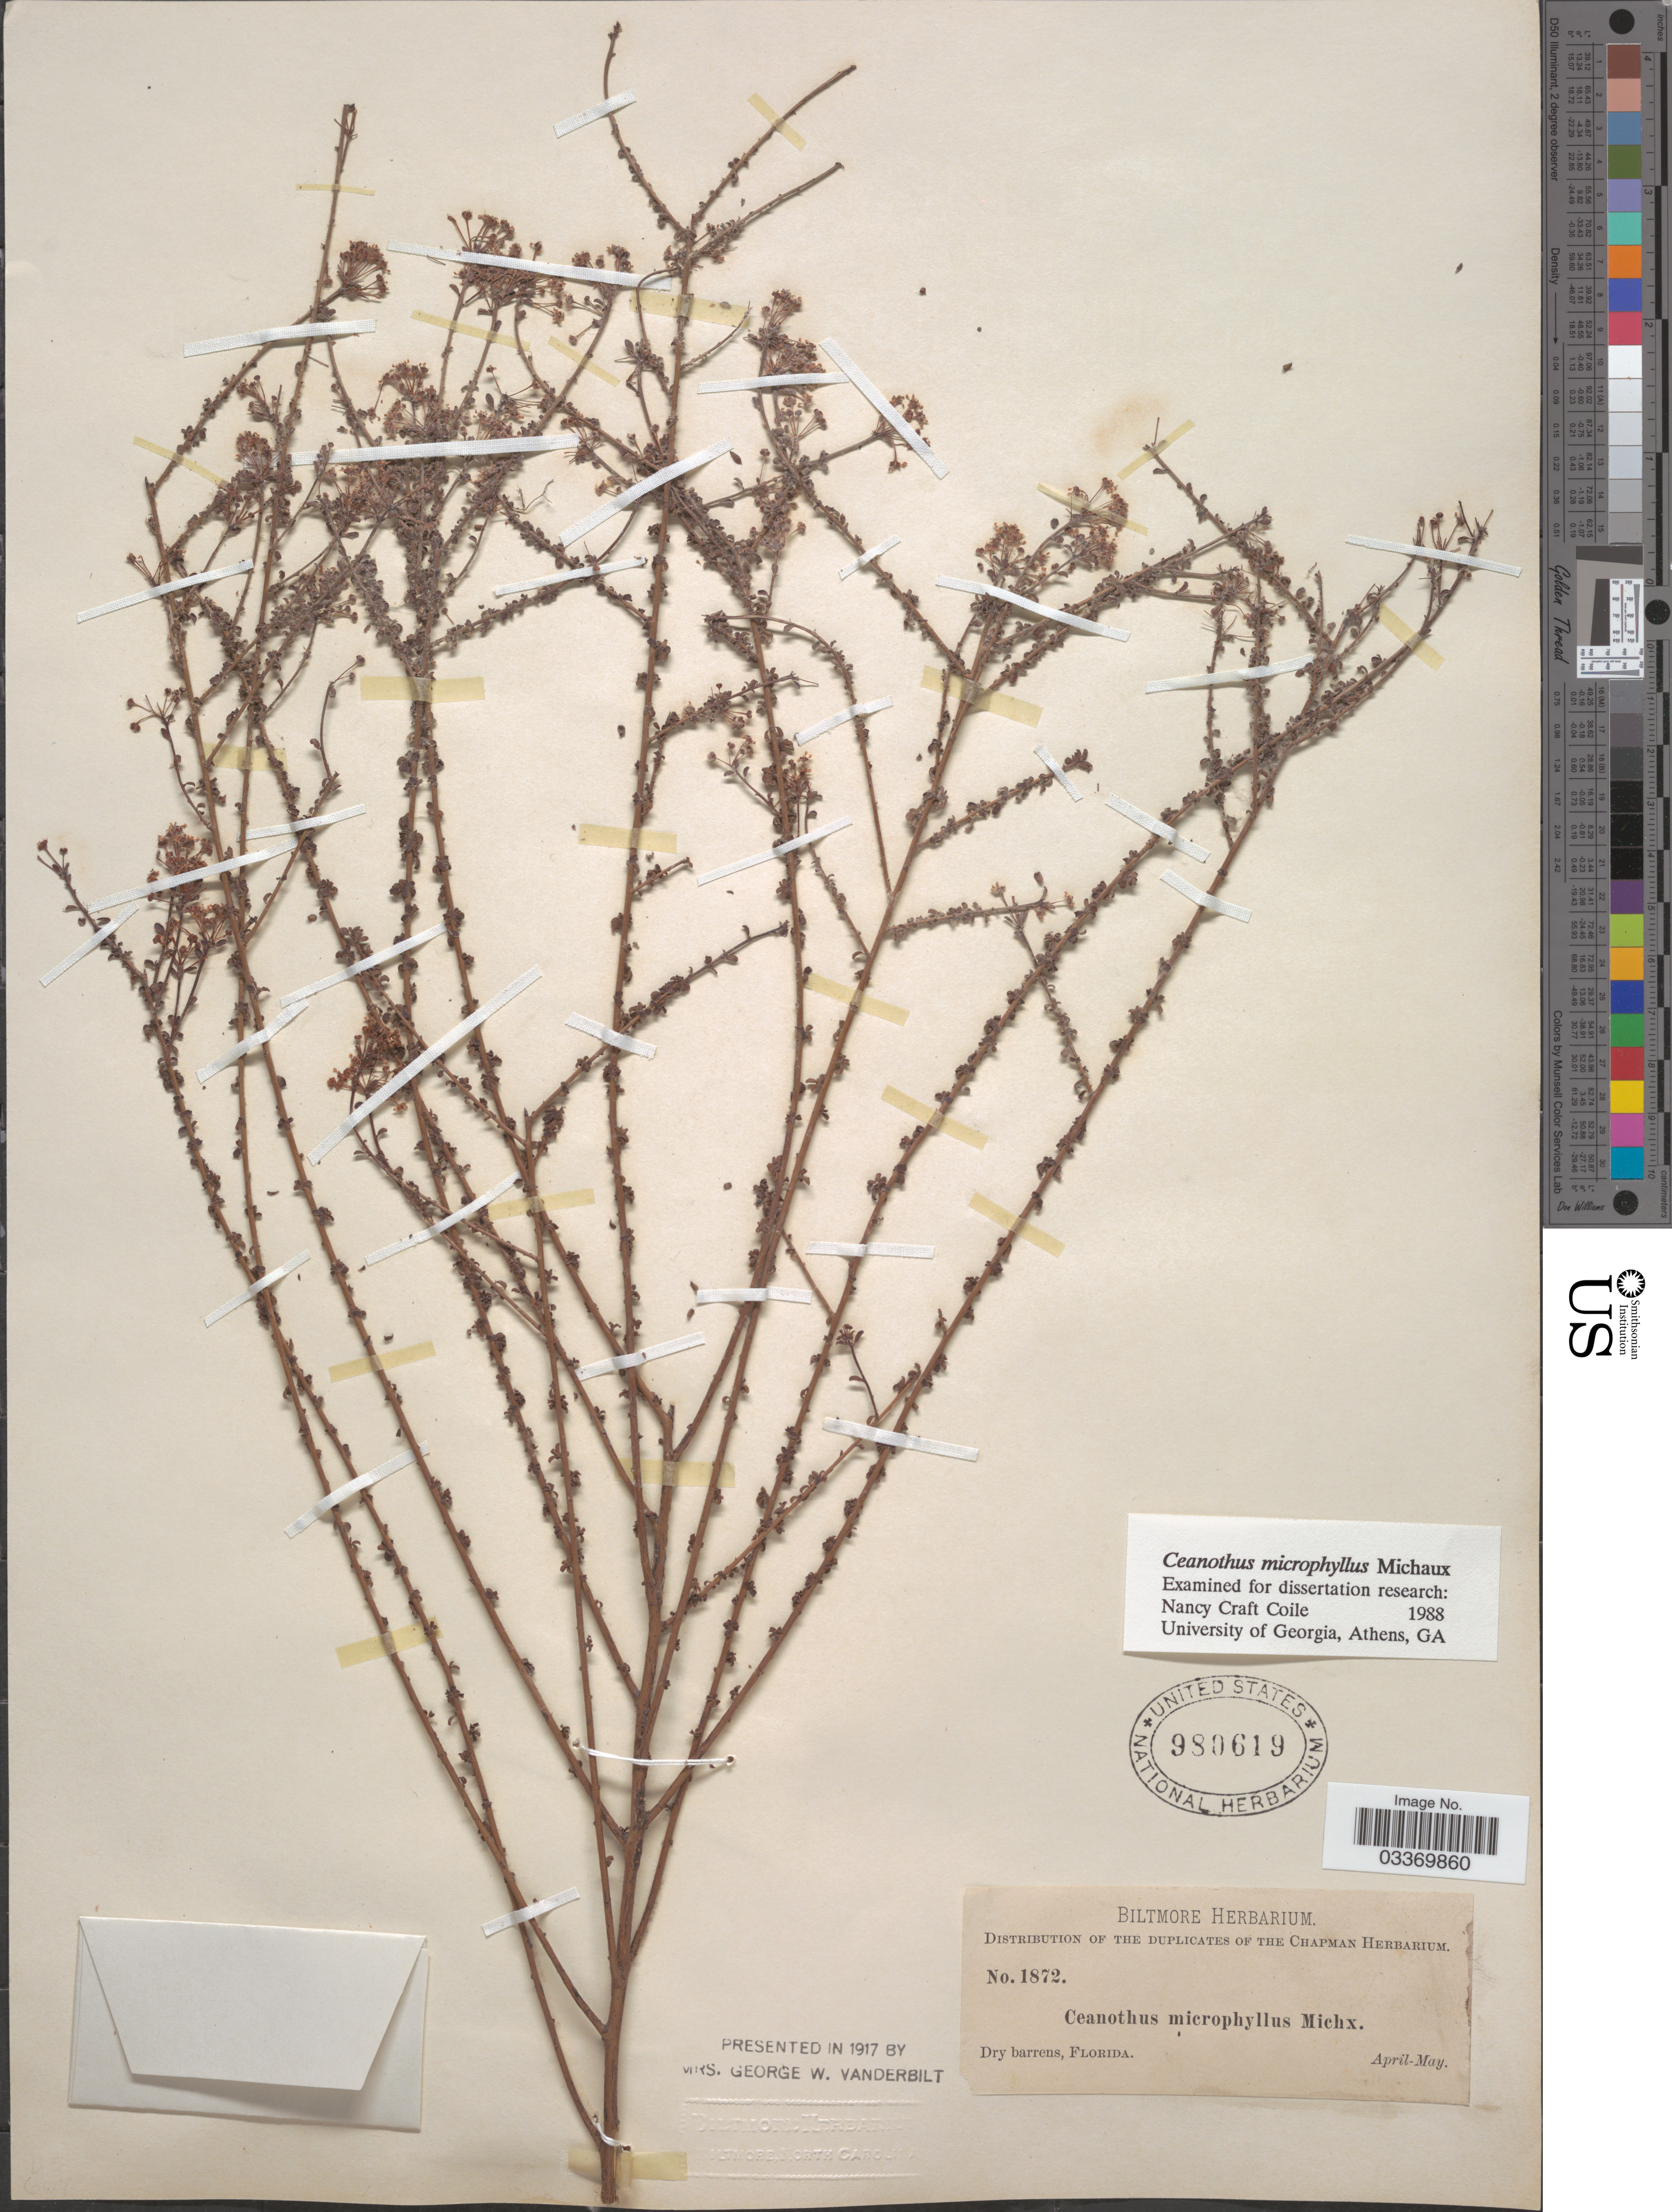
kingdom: Plantae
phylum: Tracheophyta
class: Magnoliopsida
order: Rosales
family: Rhamnaceae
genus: Ceanothus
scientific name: Ceanothus microphyllus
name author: Michx.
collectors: ex herb. Biltmore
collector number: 1872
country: United States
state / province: Florida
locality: Dry barrens.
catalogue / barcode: US 980619